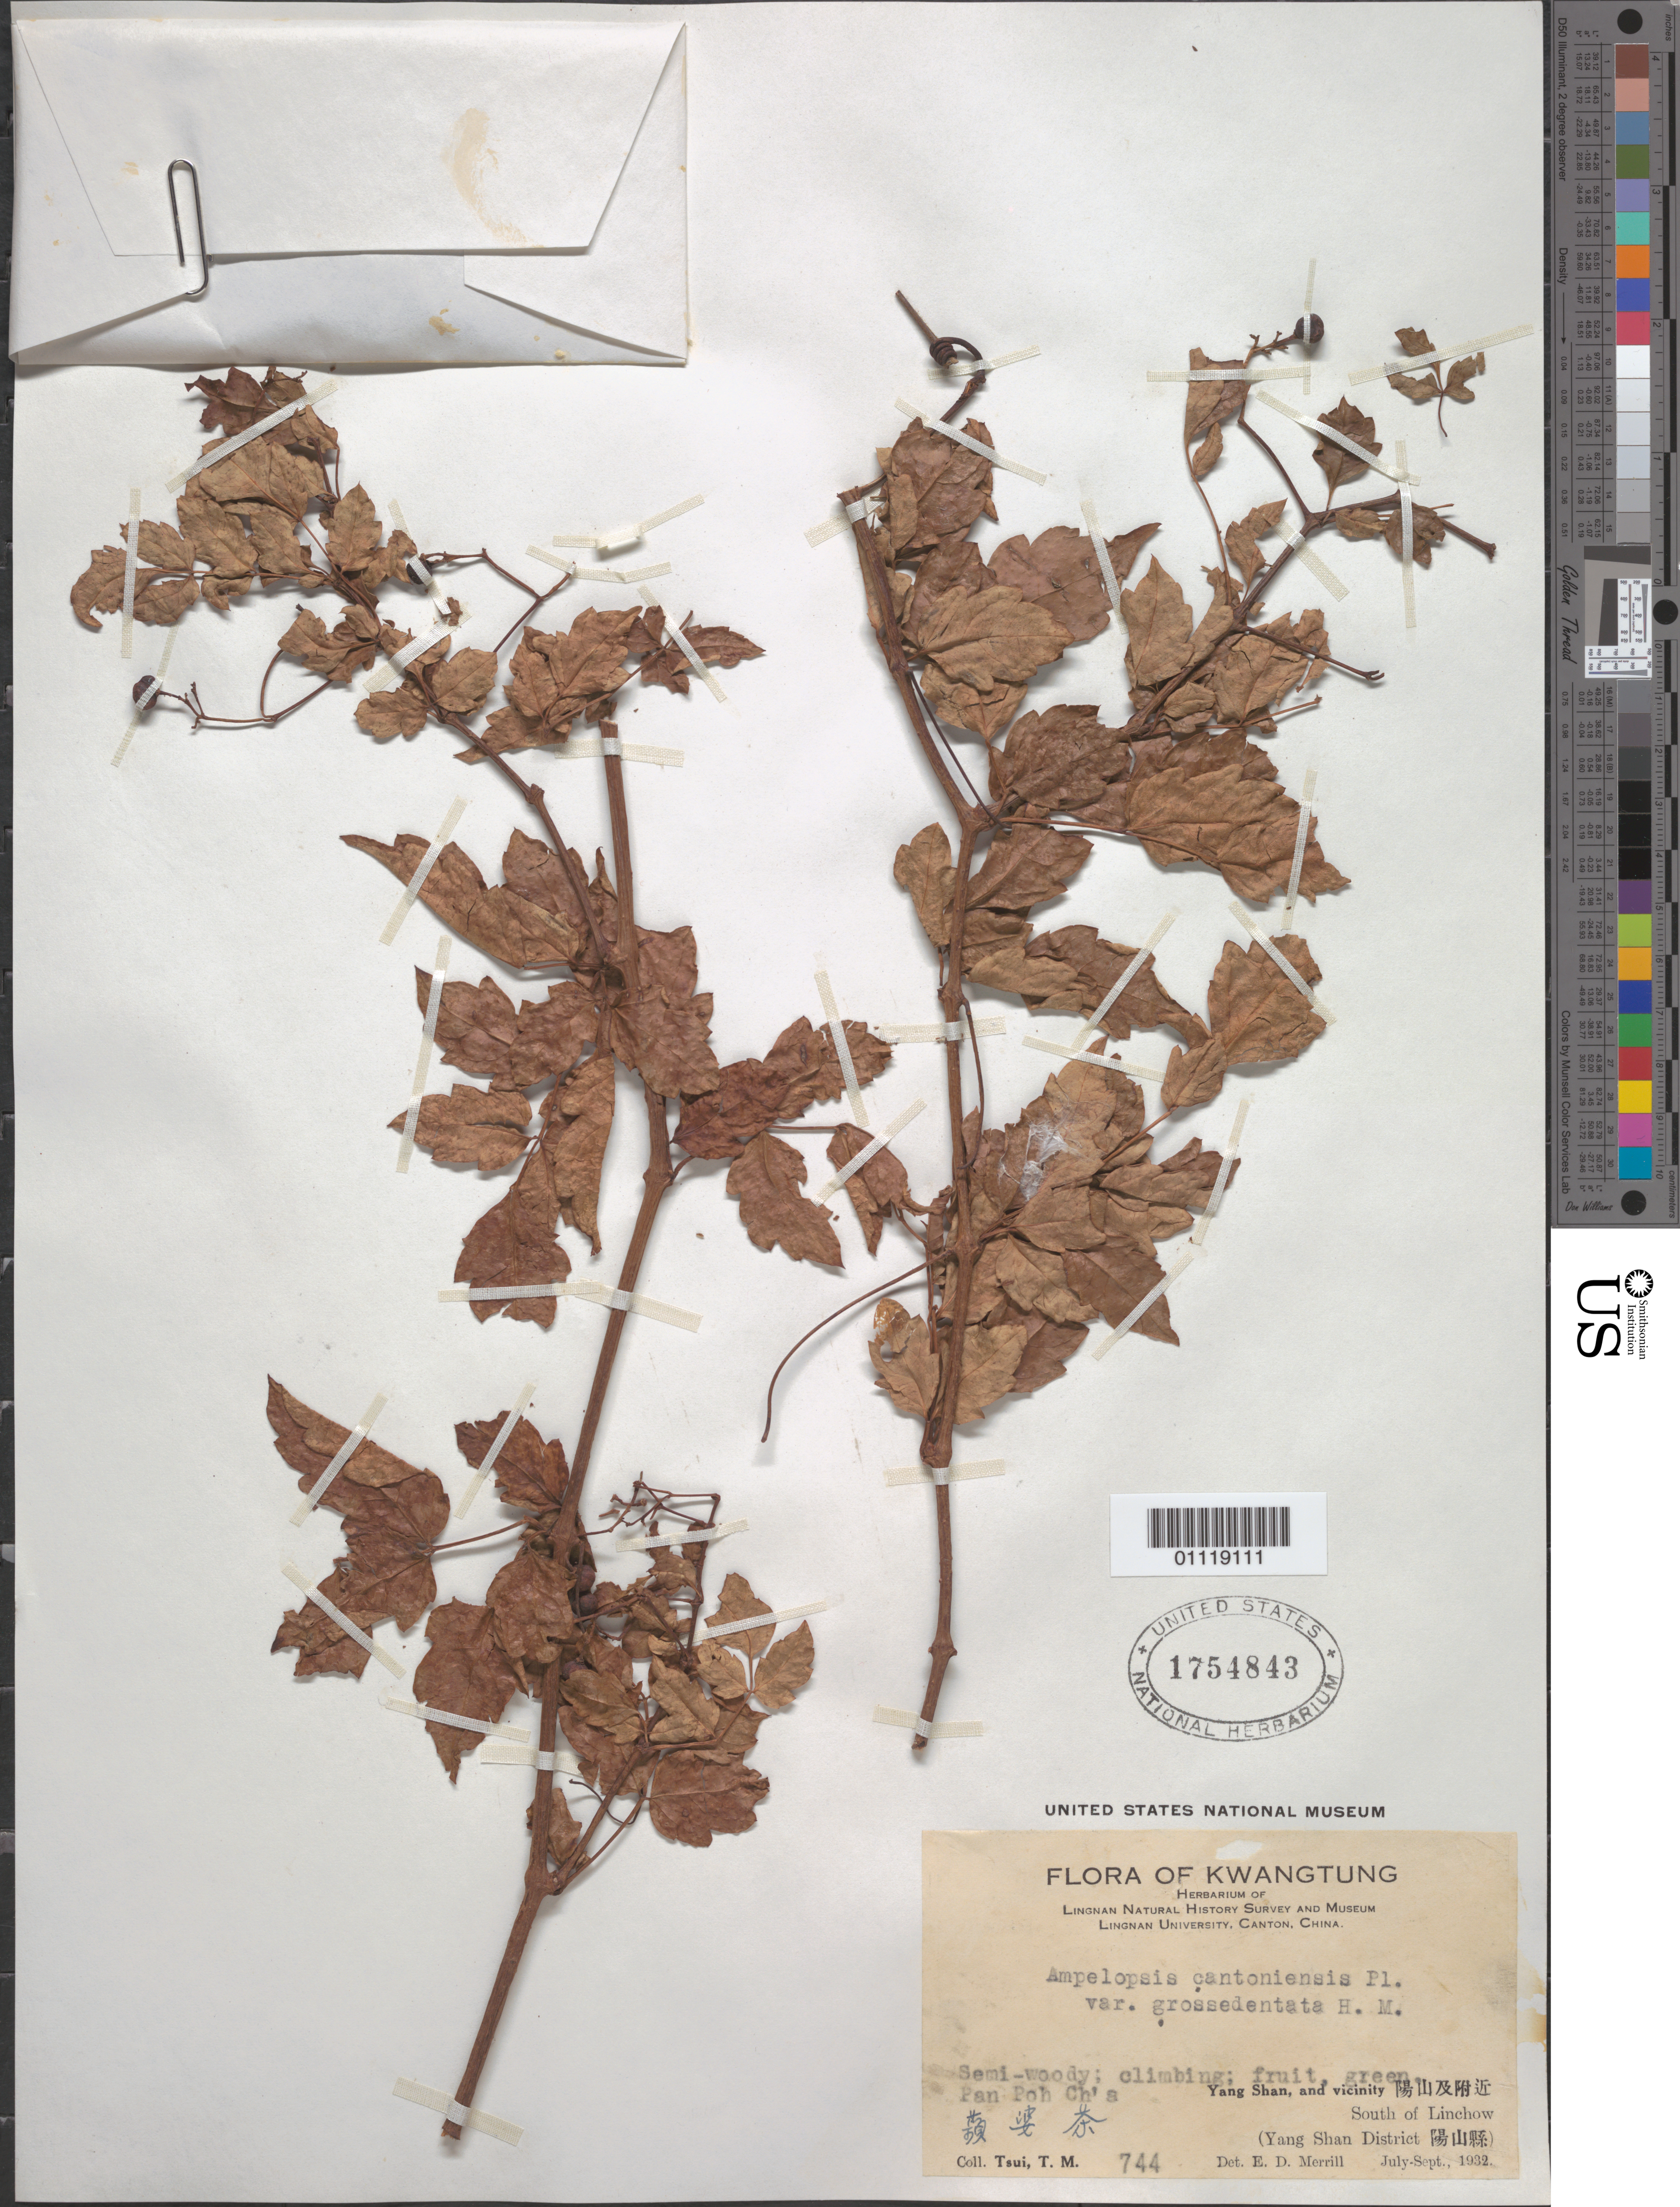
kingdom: Plantae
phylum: Tracheophyta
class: Magnoliopsida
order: Vitales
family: Vitaceae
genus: Ampelopsis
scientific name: Ampelopsis cantoniensis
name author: (W. Hook. & H.J. Arn.) Planch.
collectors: T. Tsui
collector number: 744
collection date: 1932-07/1932-09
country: China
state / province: Guangdong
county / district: Yangchun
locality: S of Linchow.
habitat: Semi-woody; climbing.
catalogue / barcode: US 1754843